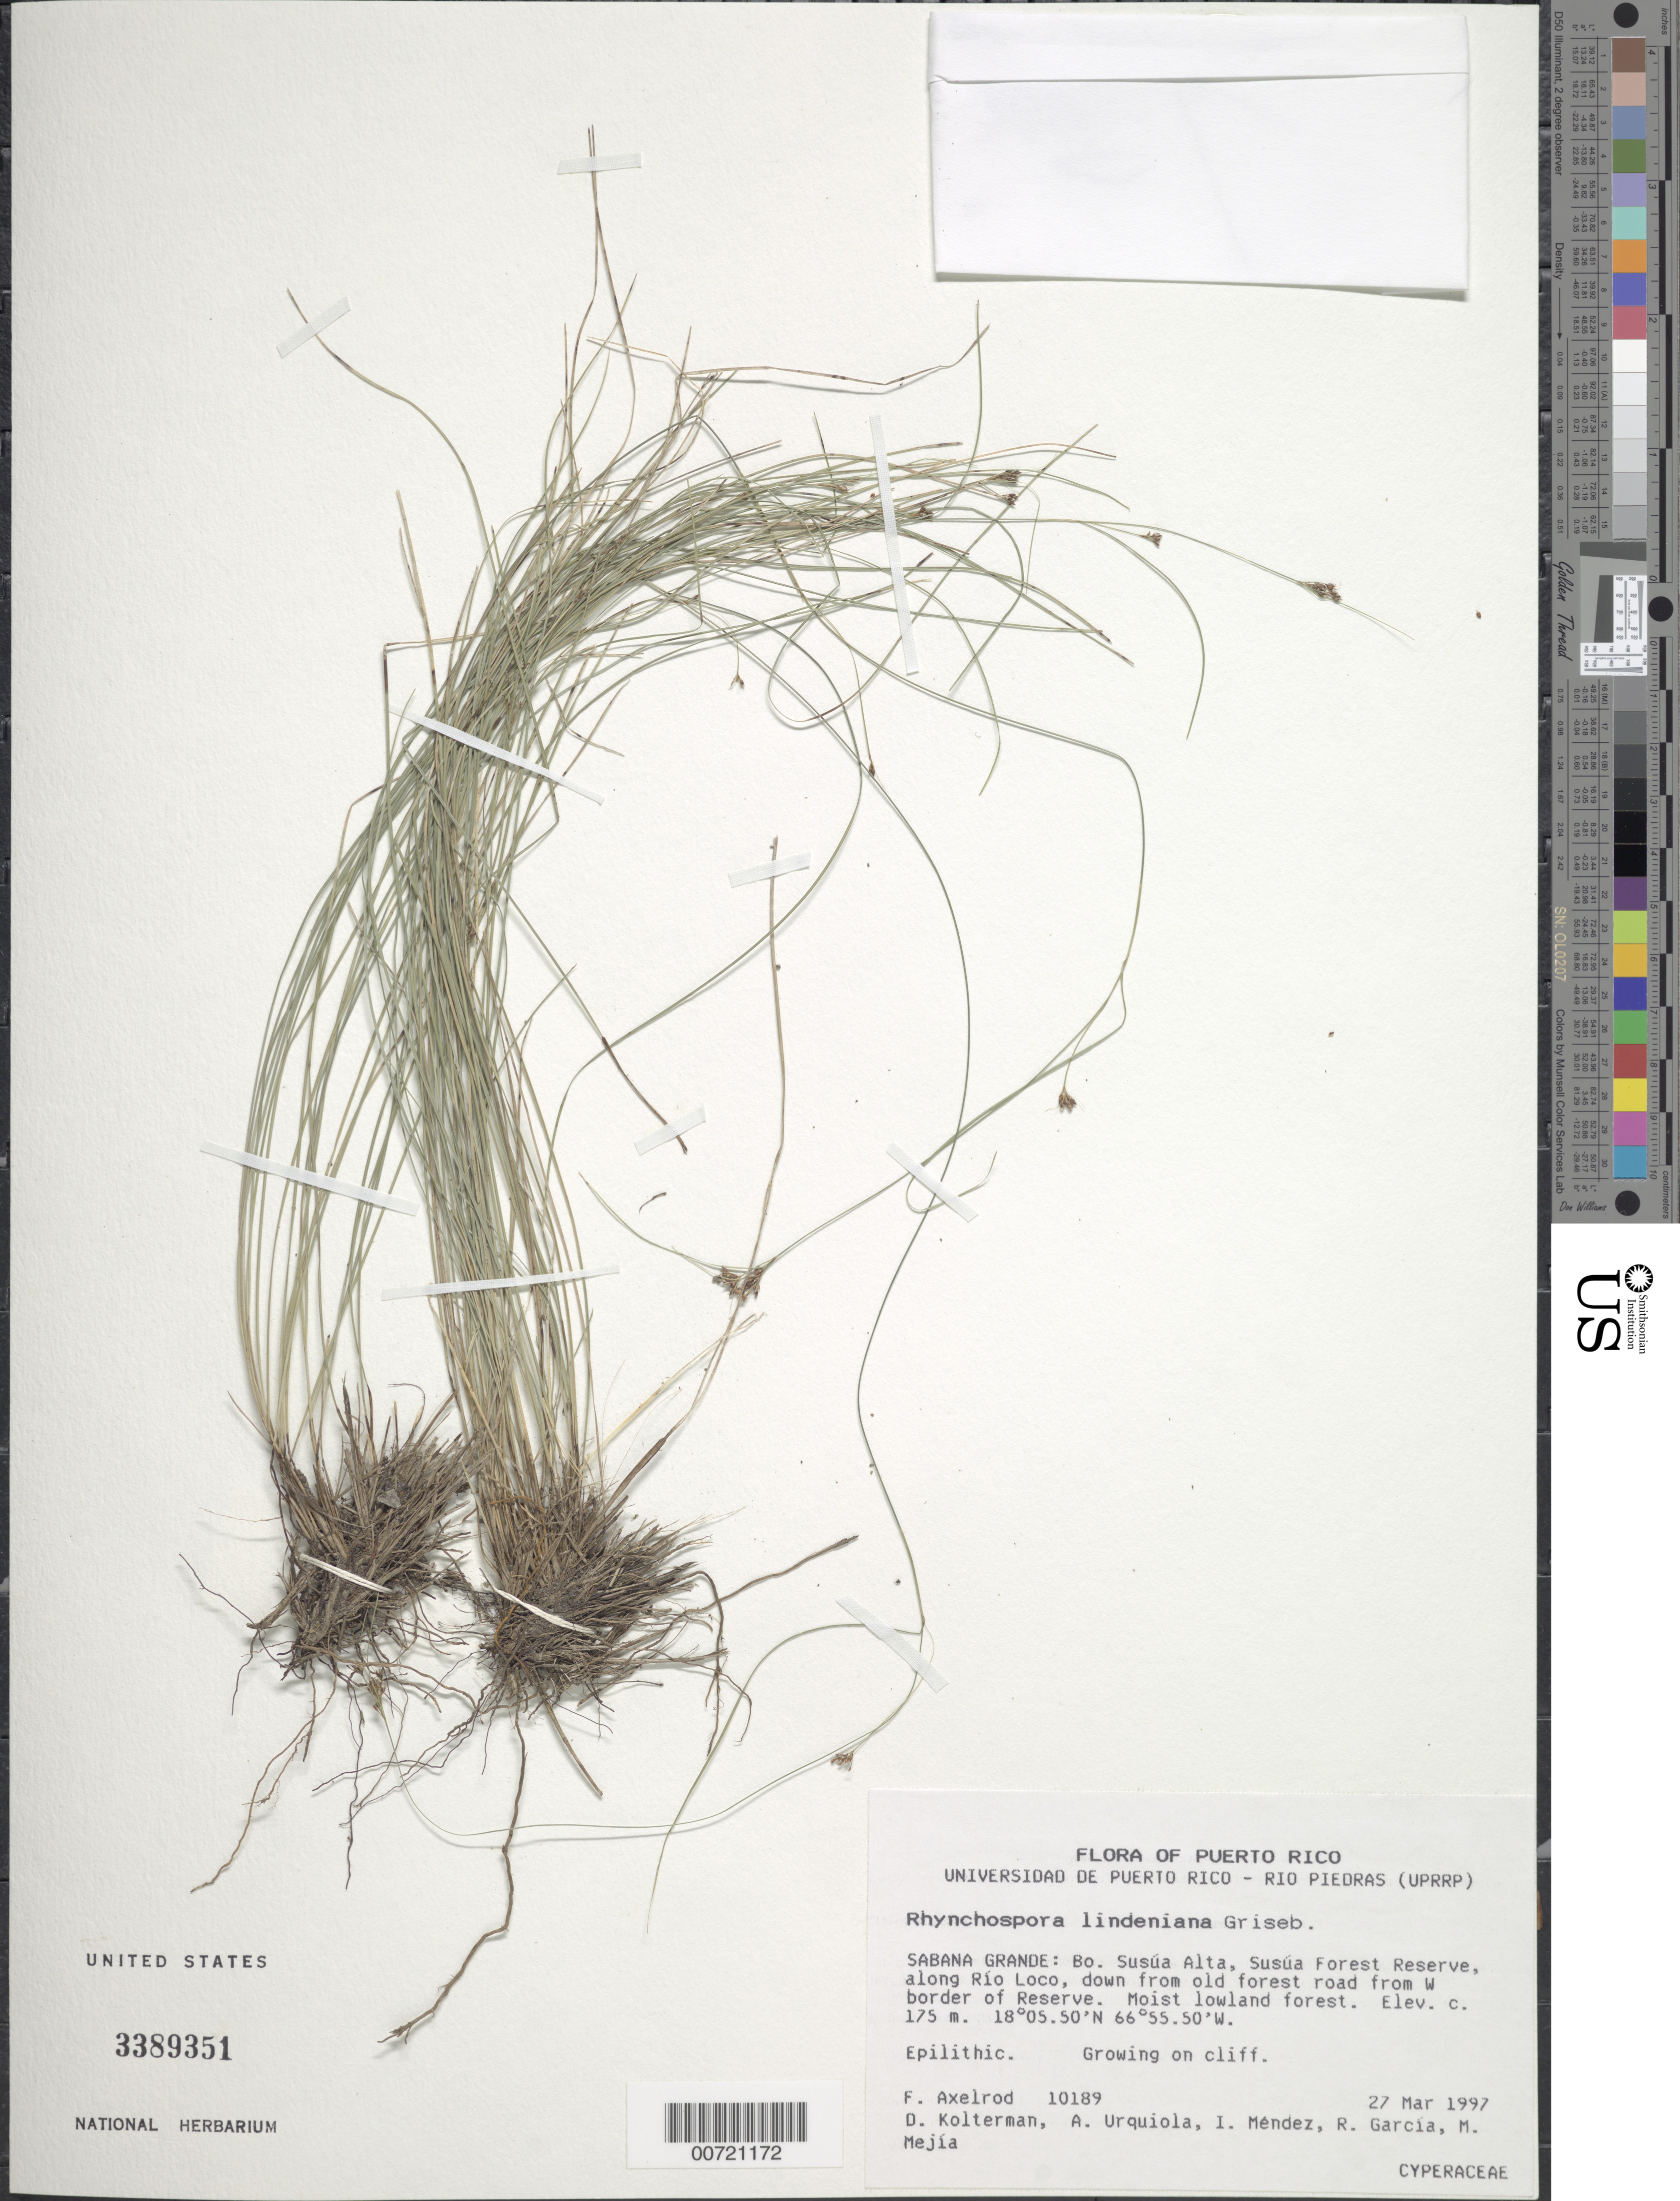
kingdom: Plantae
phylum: Tracheophyta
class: Liliopsida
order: Poales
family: Cyperaceae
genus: Rhynchospora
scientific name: Rhynchospora lindeniana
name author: Griseb.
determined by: Strong, M. T., (US), Smithsonian Institution - National Museum of Natural History (UNITED STATES)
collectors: F. S. Axelrod, D. Kolterman, A. Urquiola, I. Méndez, R. García & M. Mejia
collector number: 10189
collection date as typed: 27 Mar 1997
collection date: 1997-03-27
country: Puerto Rico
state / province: Sabana Grande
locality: Sabana Grande: Bo. Susúa Alta, Susúa Forest Reserve, along Rio Loco, down from old forest road from W border of Reserve.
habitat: Moist lowland forest; growing on cliff.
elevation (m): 175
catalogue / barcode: US 3389351